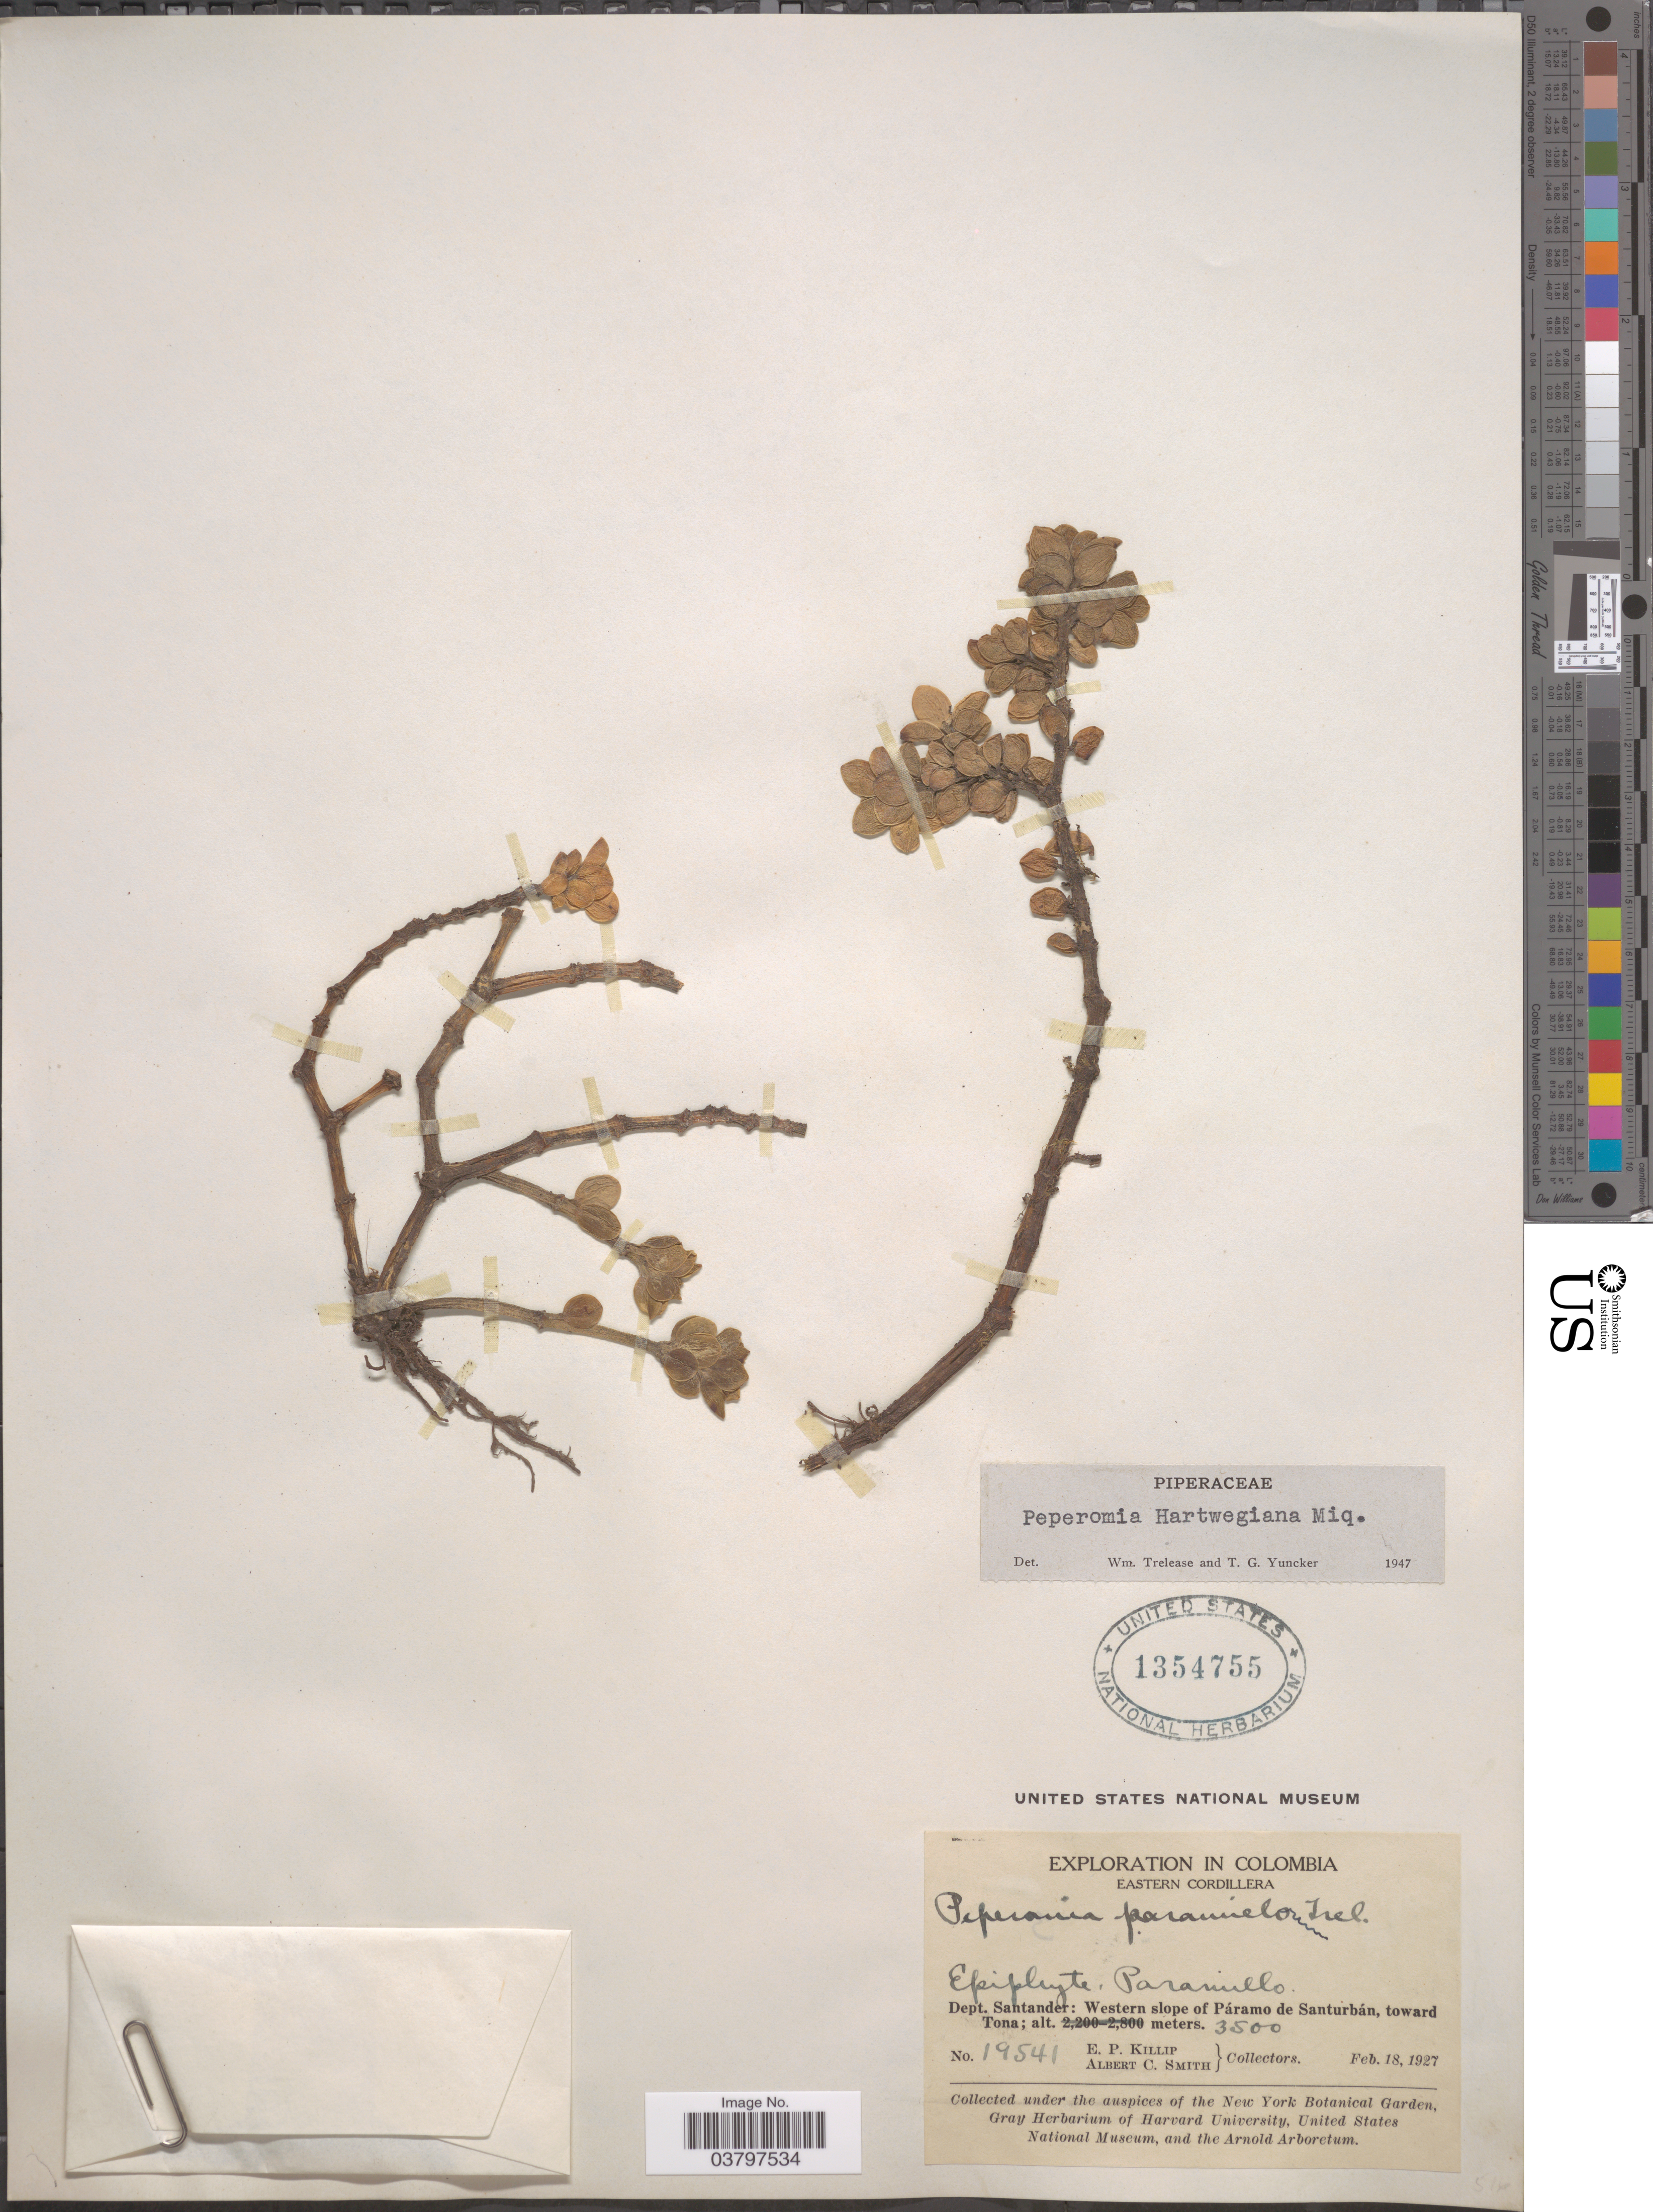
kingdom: Plantae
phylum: Tracheophyta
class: Magnoliopsida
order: Piperales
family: Piperaceae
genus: Peperomia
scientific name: Peperomia hartwegiana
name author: Miq.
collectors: E. P. Killip & A. C. Smith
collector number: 19541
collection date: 1927-02-18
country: Colombia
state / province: Santander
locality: Eastern Cordillera. Dept. Santander: Western slope of Páramo de Santurbán, toward Tona.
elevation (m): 3500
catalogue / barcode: US 1354755